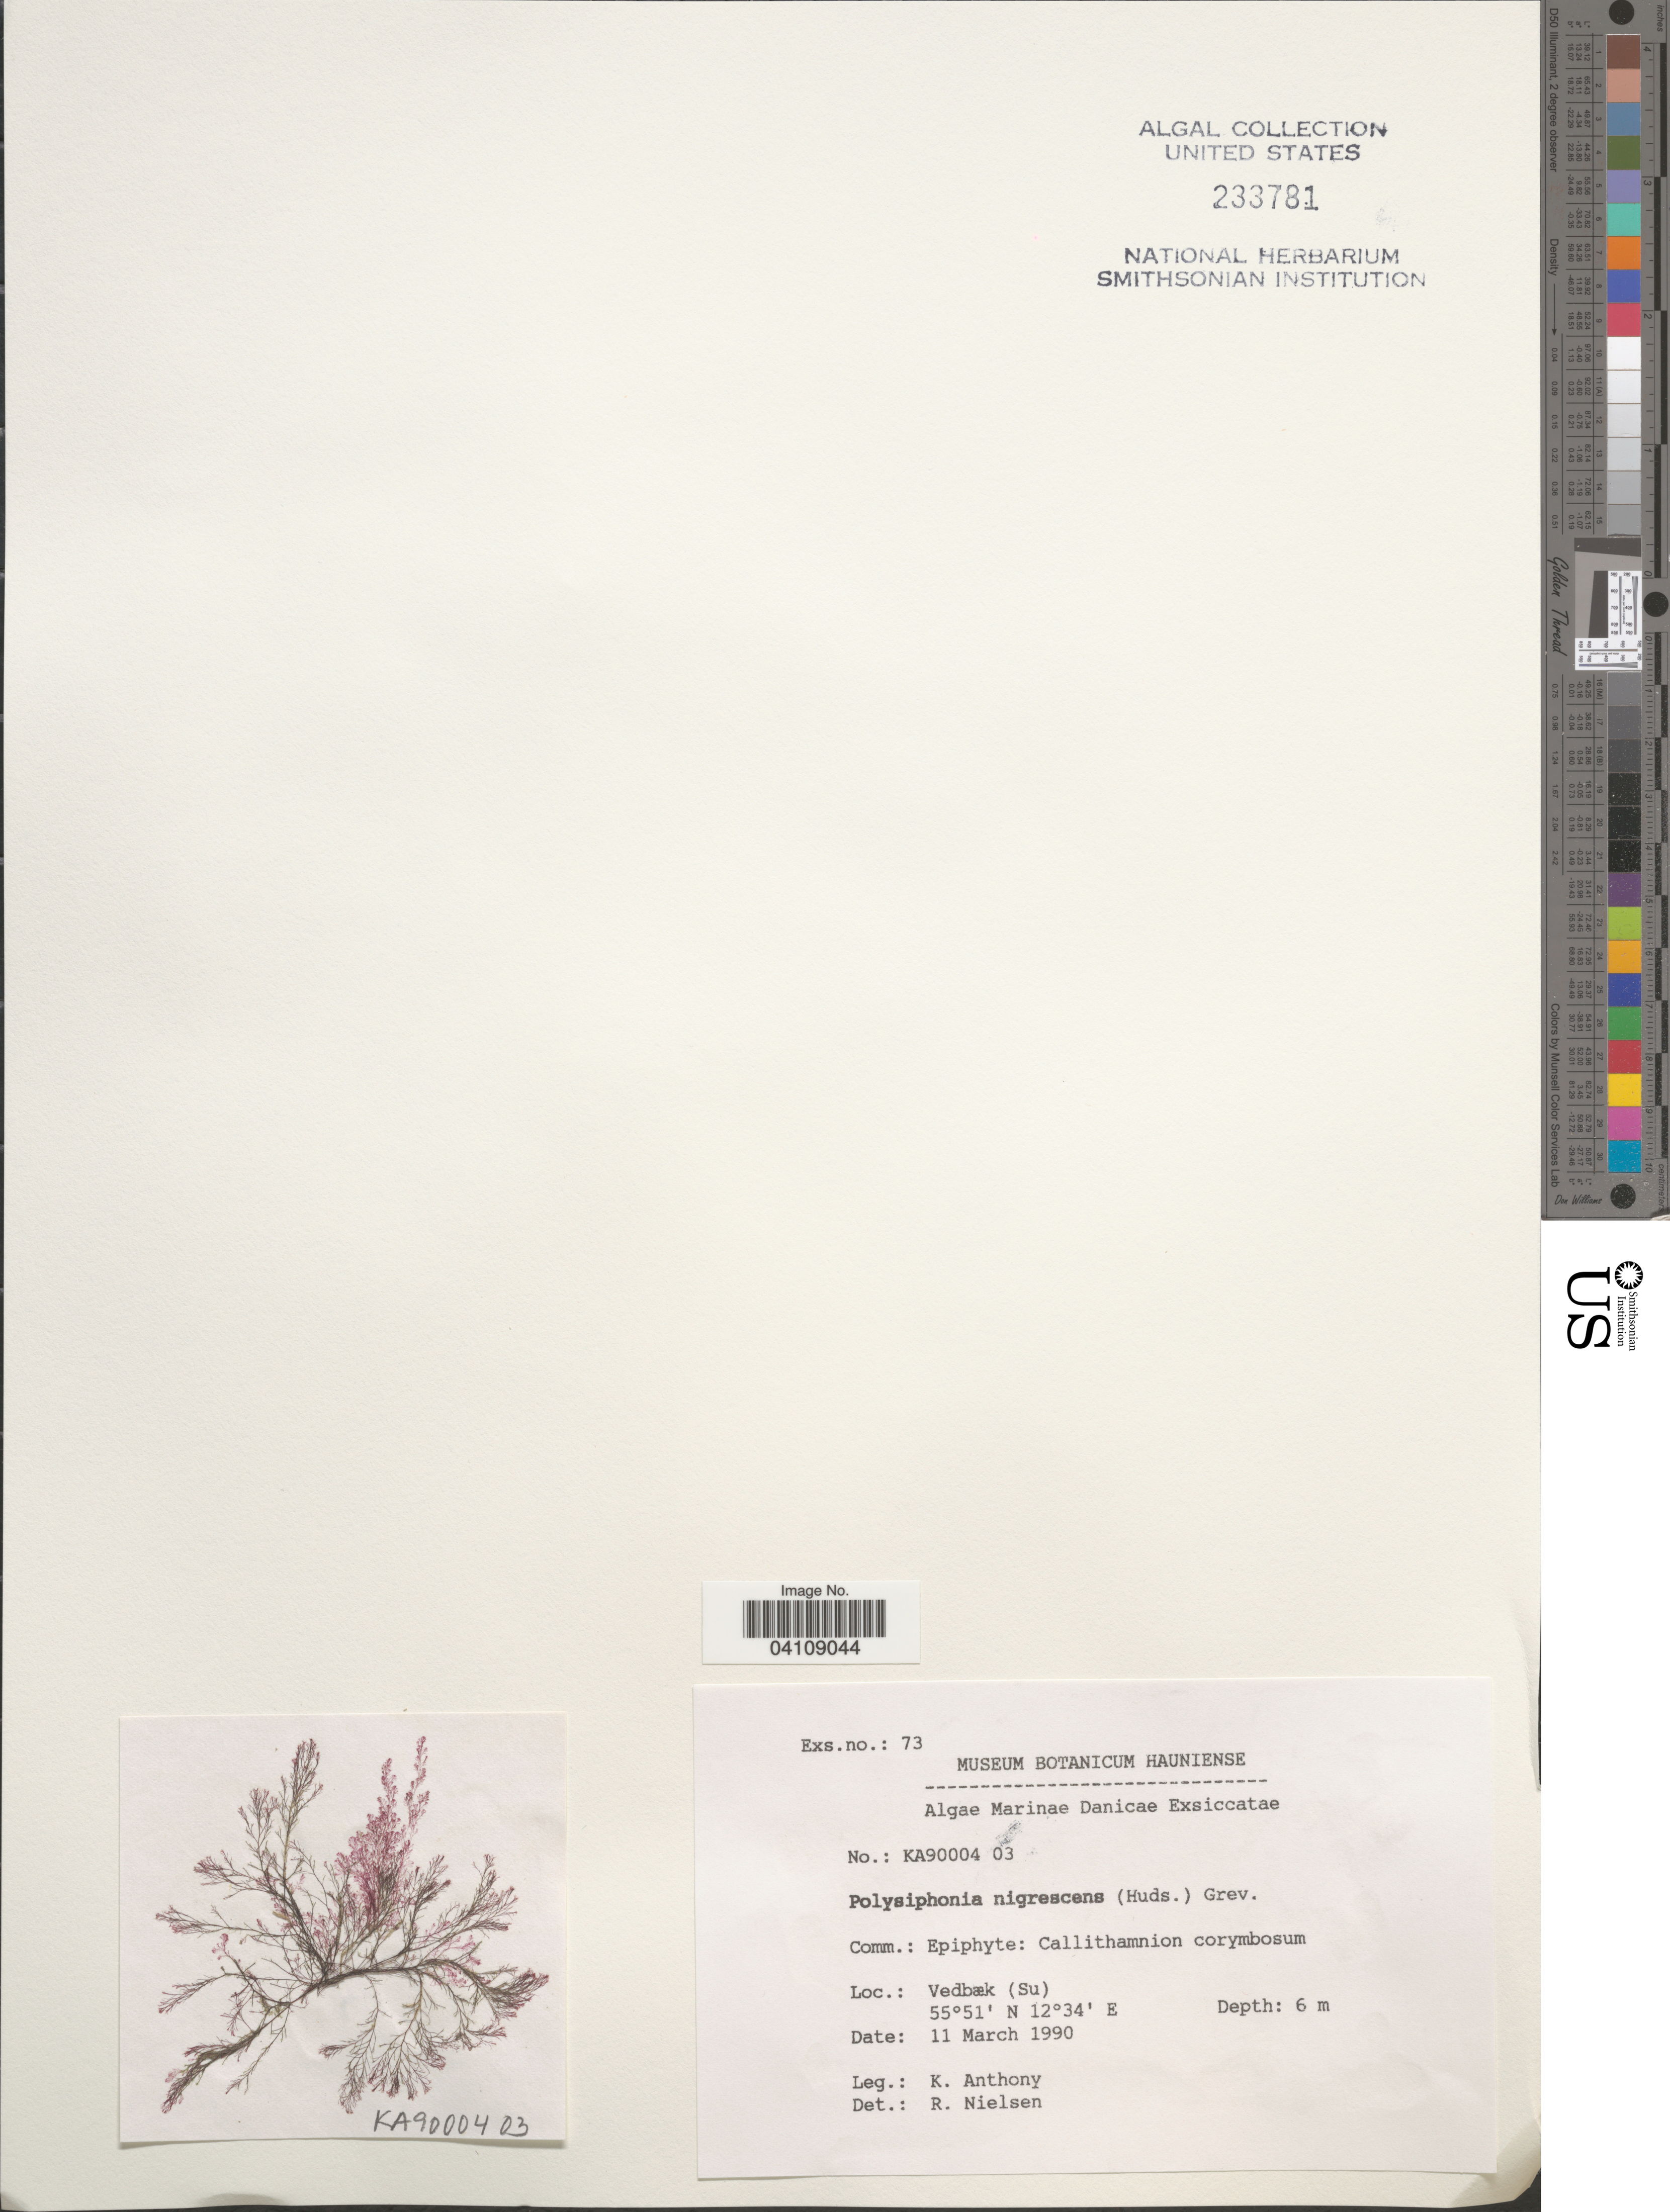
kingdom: Plantae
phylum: Rhodophyta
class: Florideophyceae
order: Ceramiales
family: Rhodomelaceae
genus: Vertebrata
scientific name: Vertebrata fucoides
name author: (Hudson) Kuntze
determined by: Algae name updating Project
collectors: K. Anthony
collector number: KA90004 03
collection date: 1990-03-11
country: Denmark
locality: Danicae. Vedbæk (Su).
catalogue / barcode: US 233781